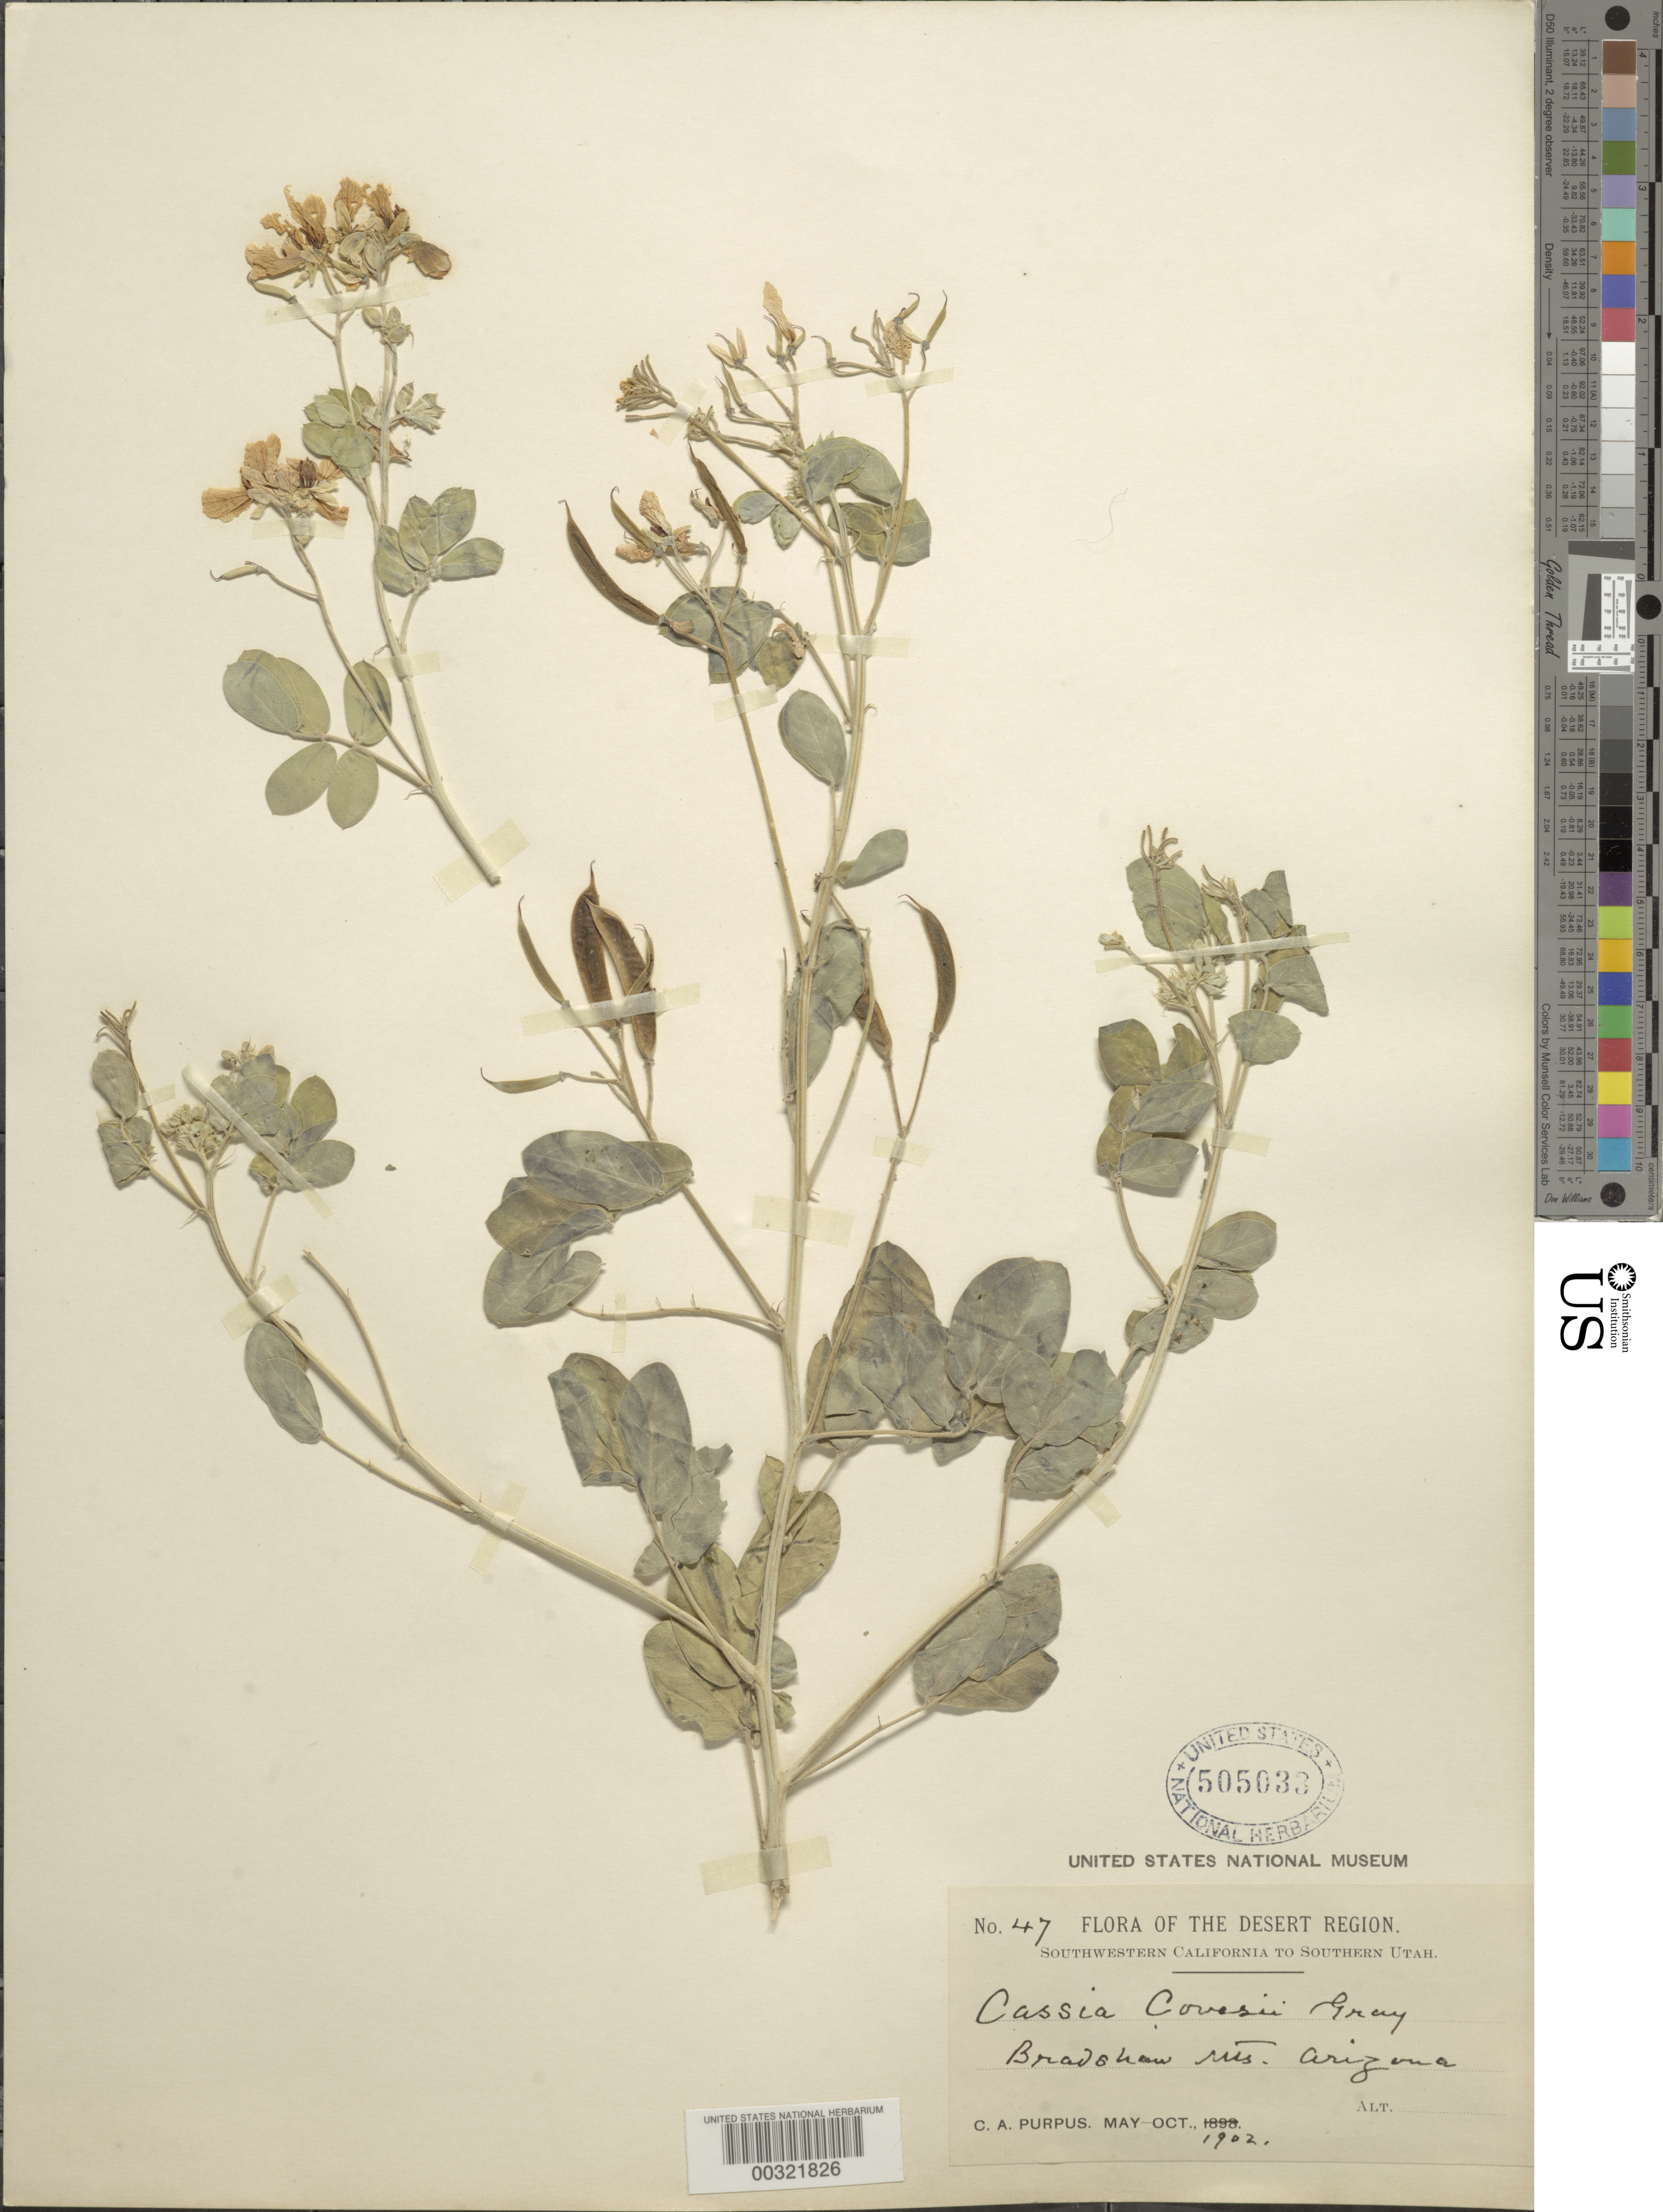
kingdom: Plantae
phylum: Tracheophyta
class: Magnoliopsida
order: Fabales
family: Fabaceae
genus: Senna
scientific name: Senna covesii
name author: (A. Gray) H.S. Irwin & Barneby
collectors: C. A. Purpus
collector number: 47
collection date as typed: May 1902 to -- Oct 1902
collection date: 1902-05/1902-10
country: United States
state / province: Arizona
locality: Bradshaw mts.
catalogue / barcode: US 505033